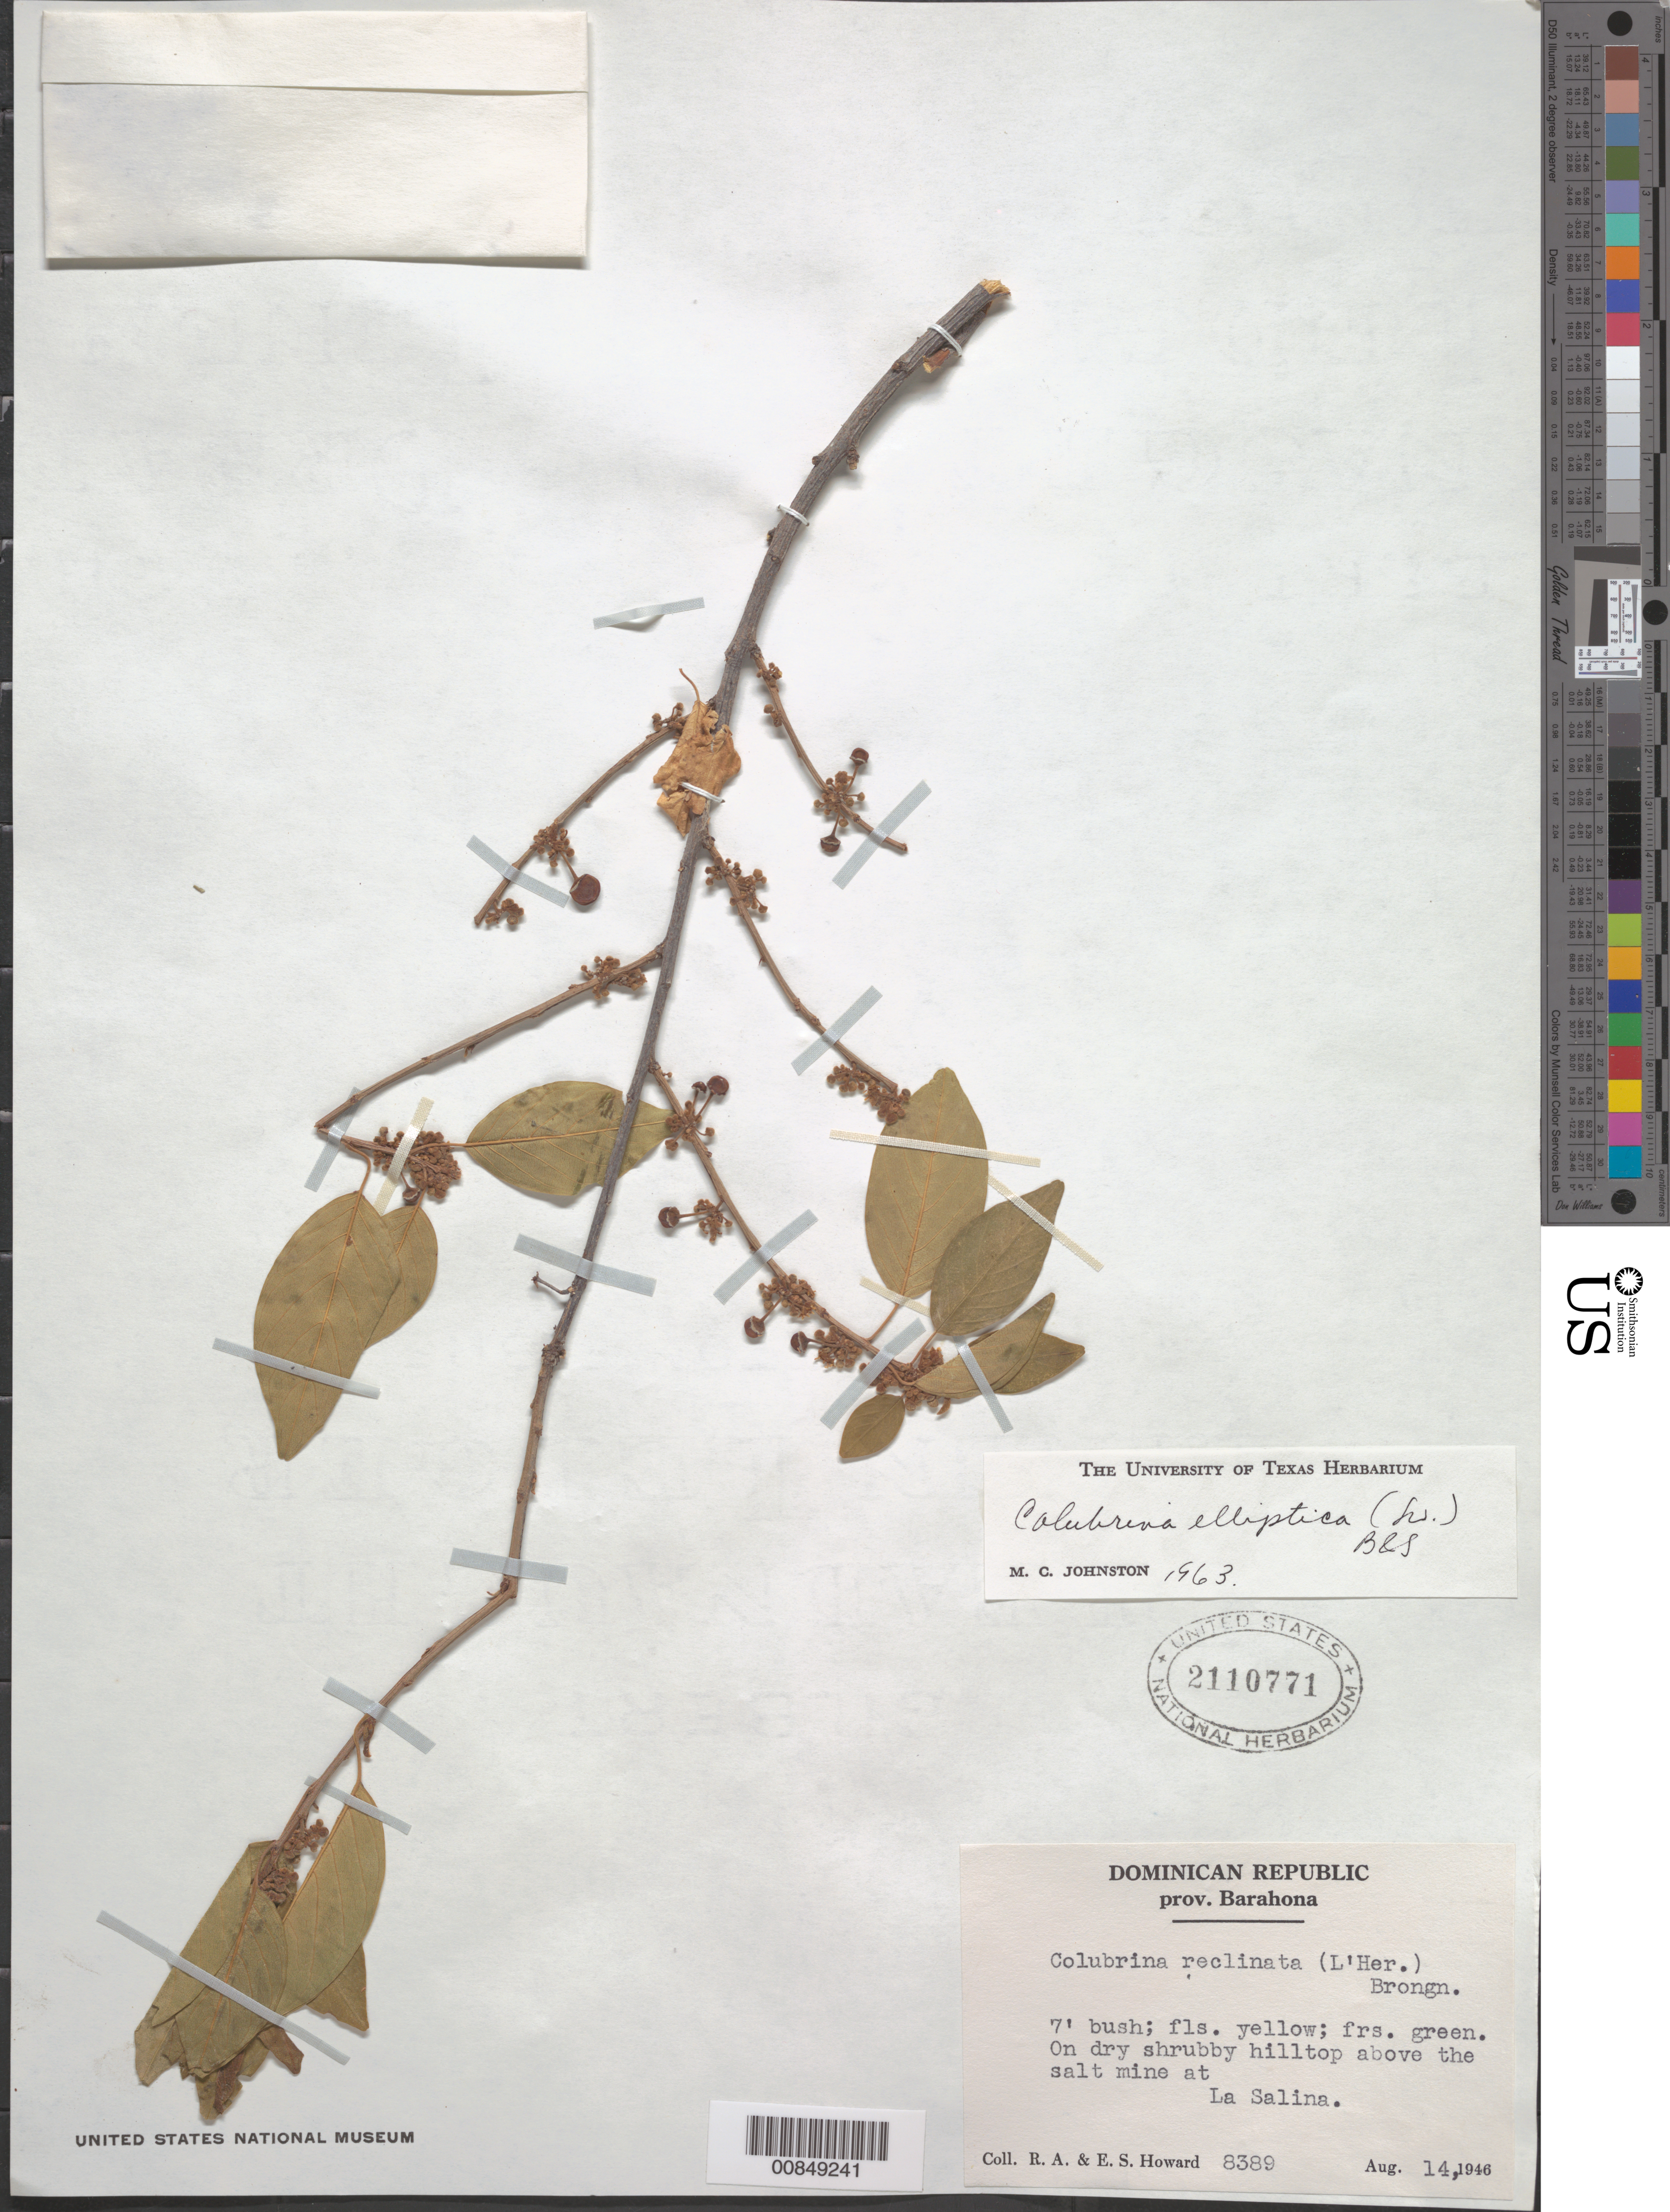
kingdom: Plantae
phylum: Tracheophyta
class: Magnoliopsida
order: Rosales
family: Rhamnaceae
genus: Colubrina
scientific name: Colubrina elliptica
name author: (Sw.) Brizicky & W.L. Stern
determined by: Johnston, Marshall C.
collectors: R. A. Howard & E. S. Howard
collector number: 8389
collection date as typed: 14 Aug 1946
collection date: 1946-08-14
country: Dominican Republic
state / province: Barahona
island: Hispaniola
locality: La Salina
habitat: On dry shrubby hilltop above salt mine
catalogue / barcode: US 2110771